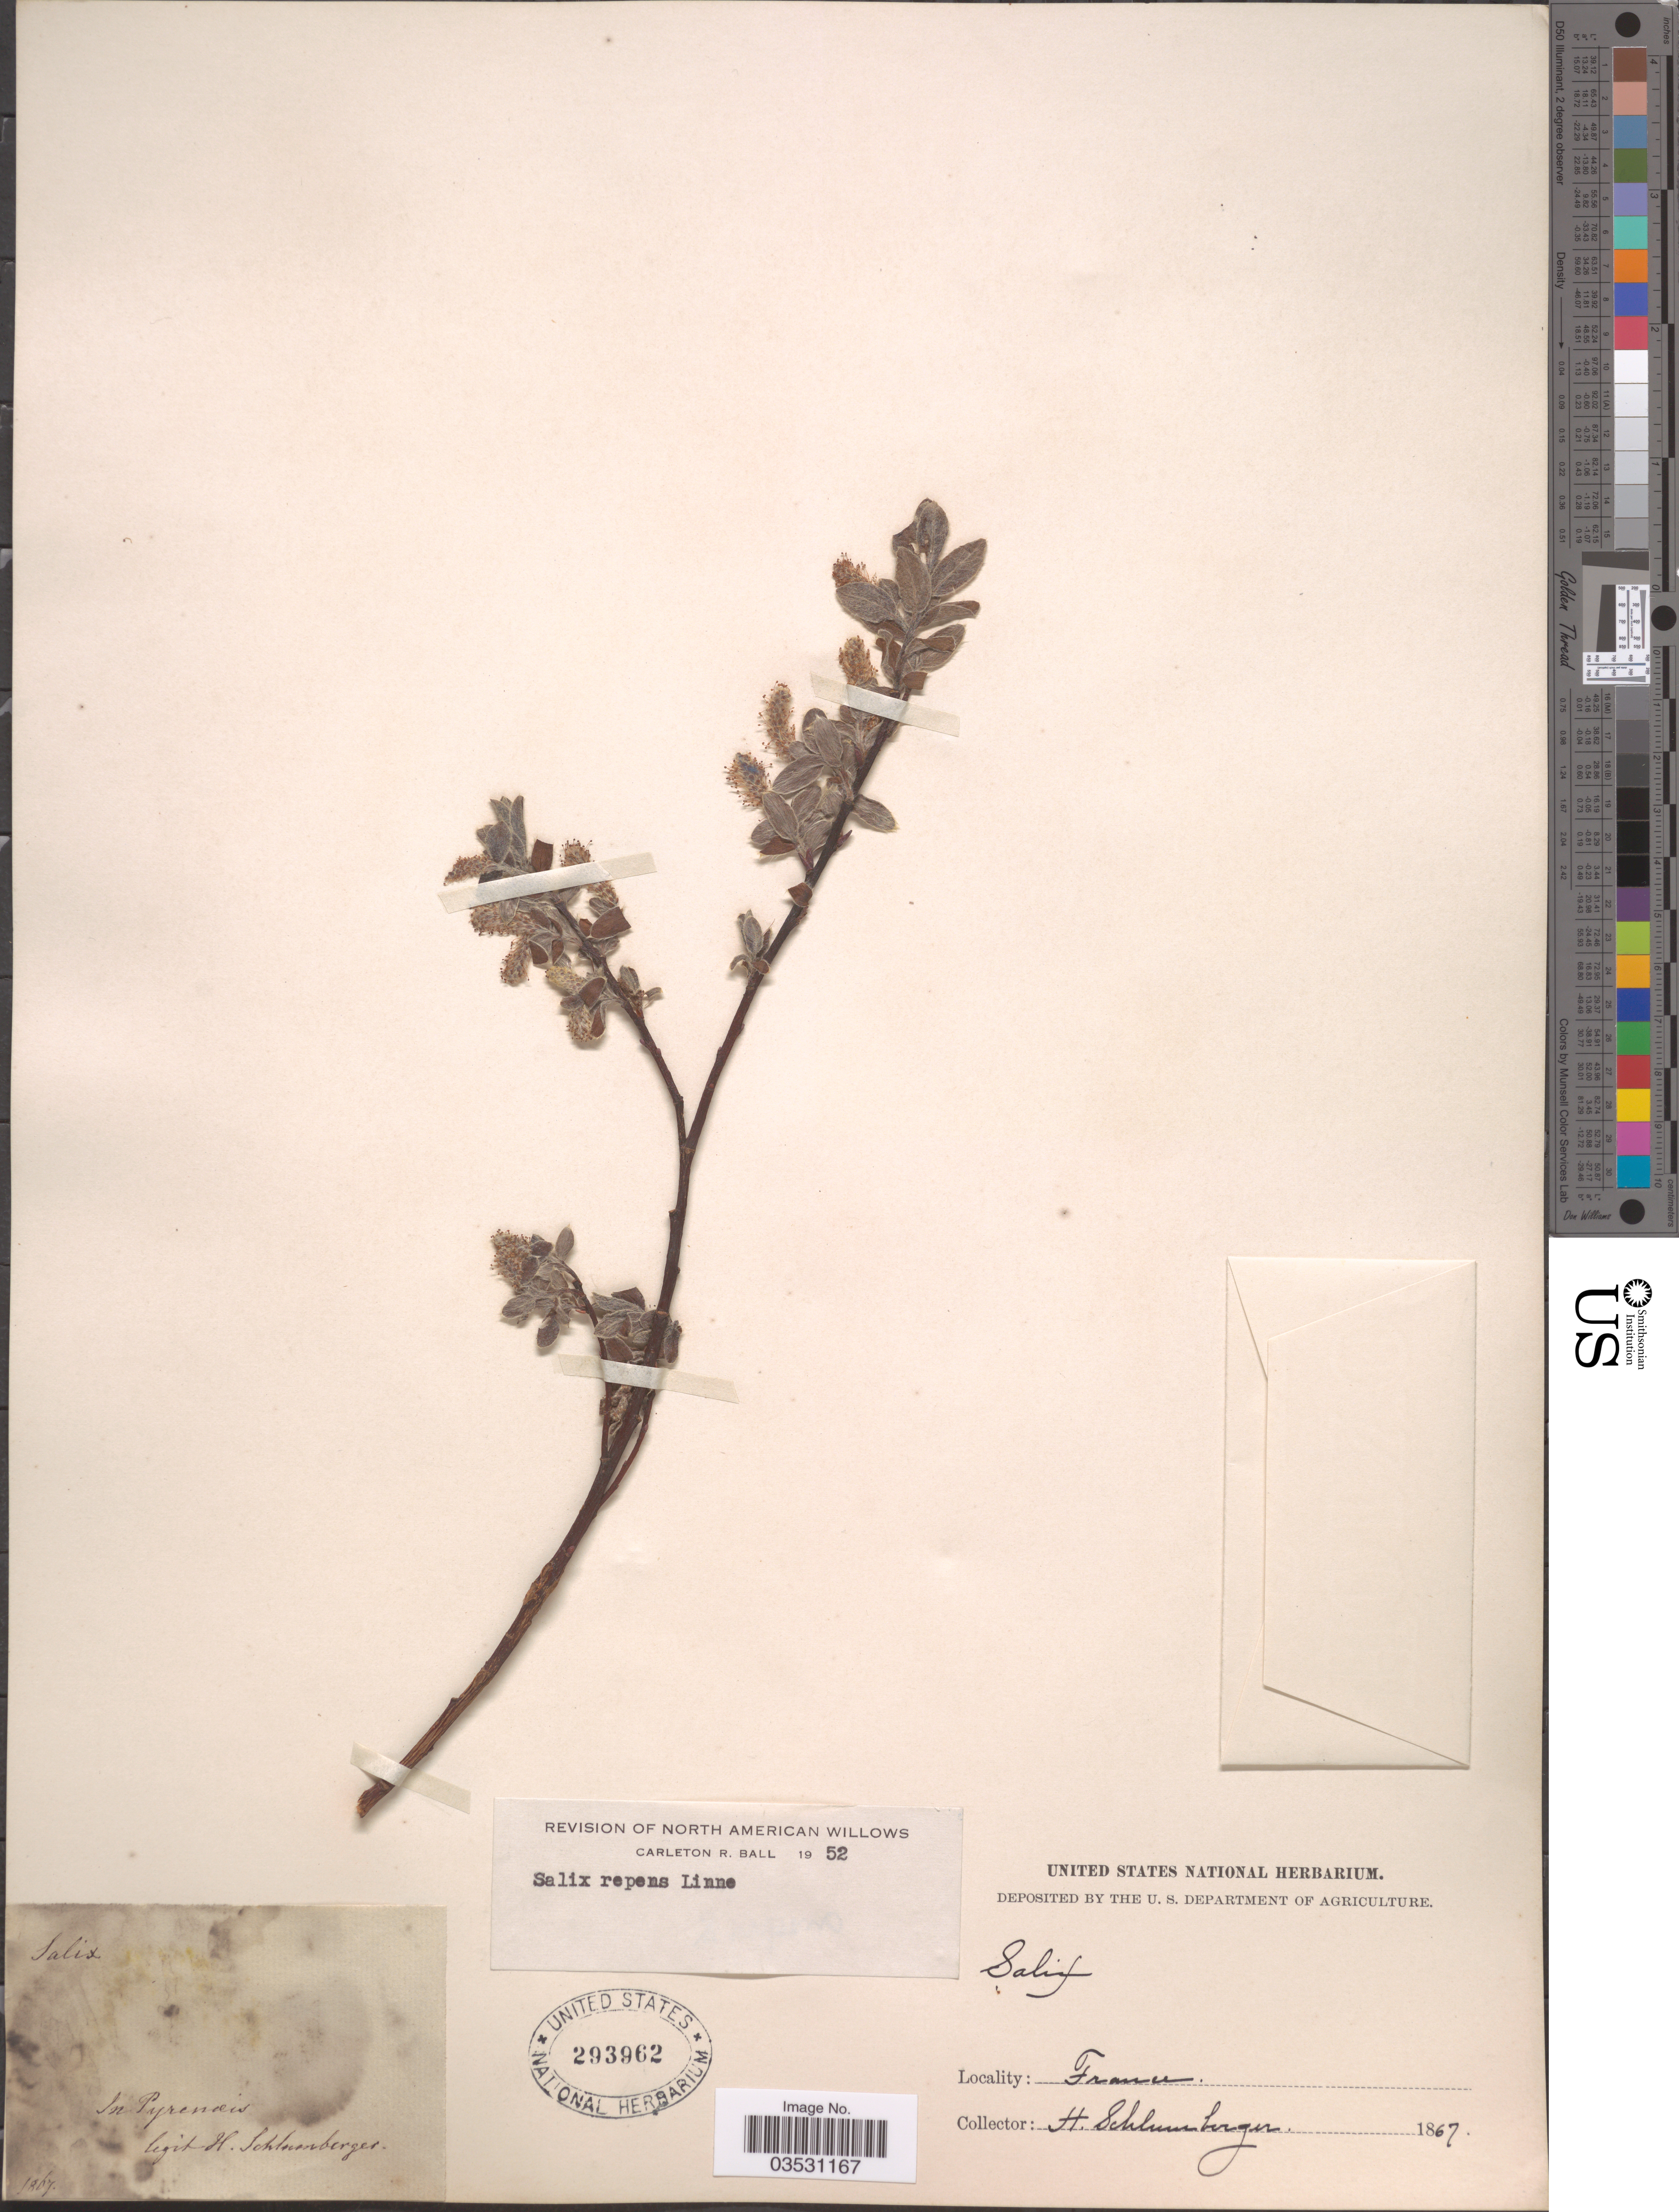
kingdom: Plantae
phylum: Tracheophyta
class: Magnoliopsida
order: Malpighiales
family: Salicaceae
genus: Salix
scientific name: Salix repens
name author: L.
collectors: H. Schlumberger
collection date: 1867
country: France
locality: In Pyrenais [interpreted].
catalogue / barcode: US 293962